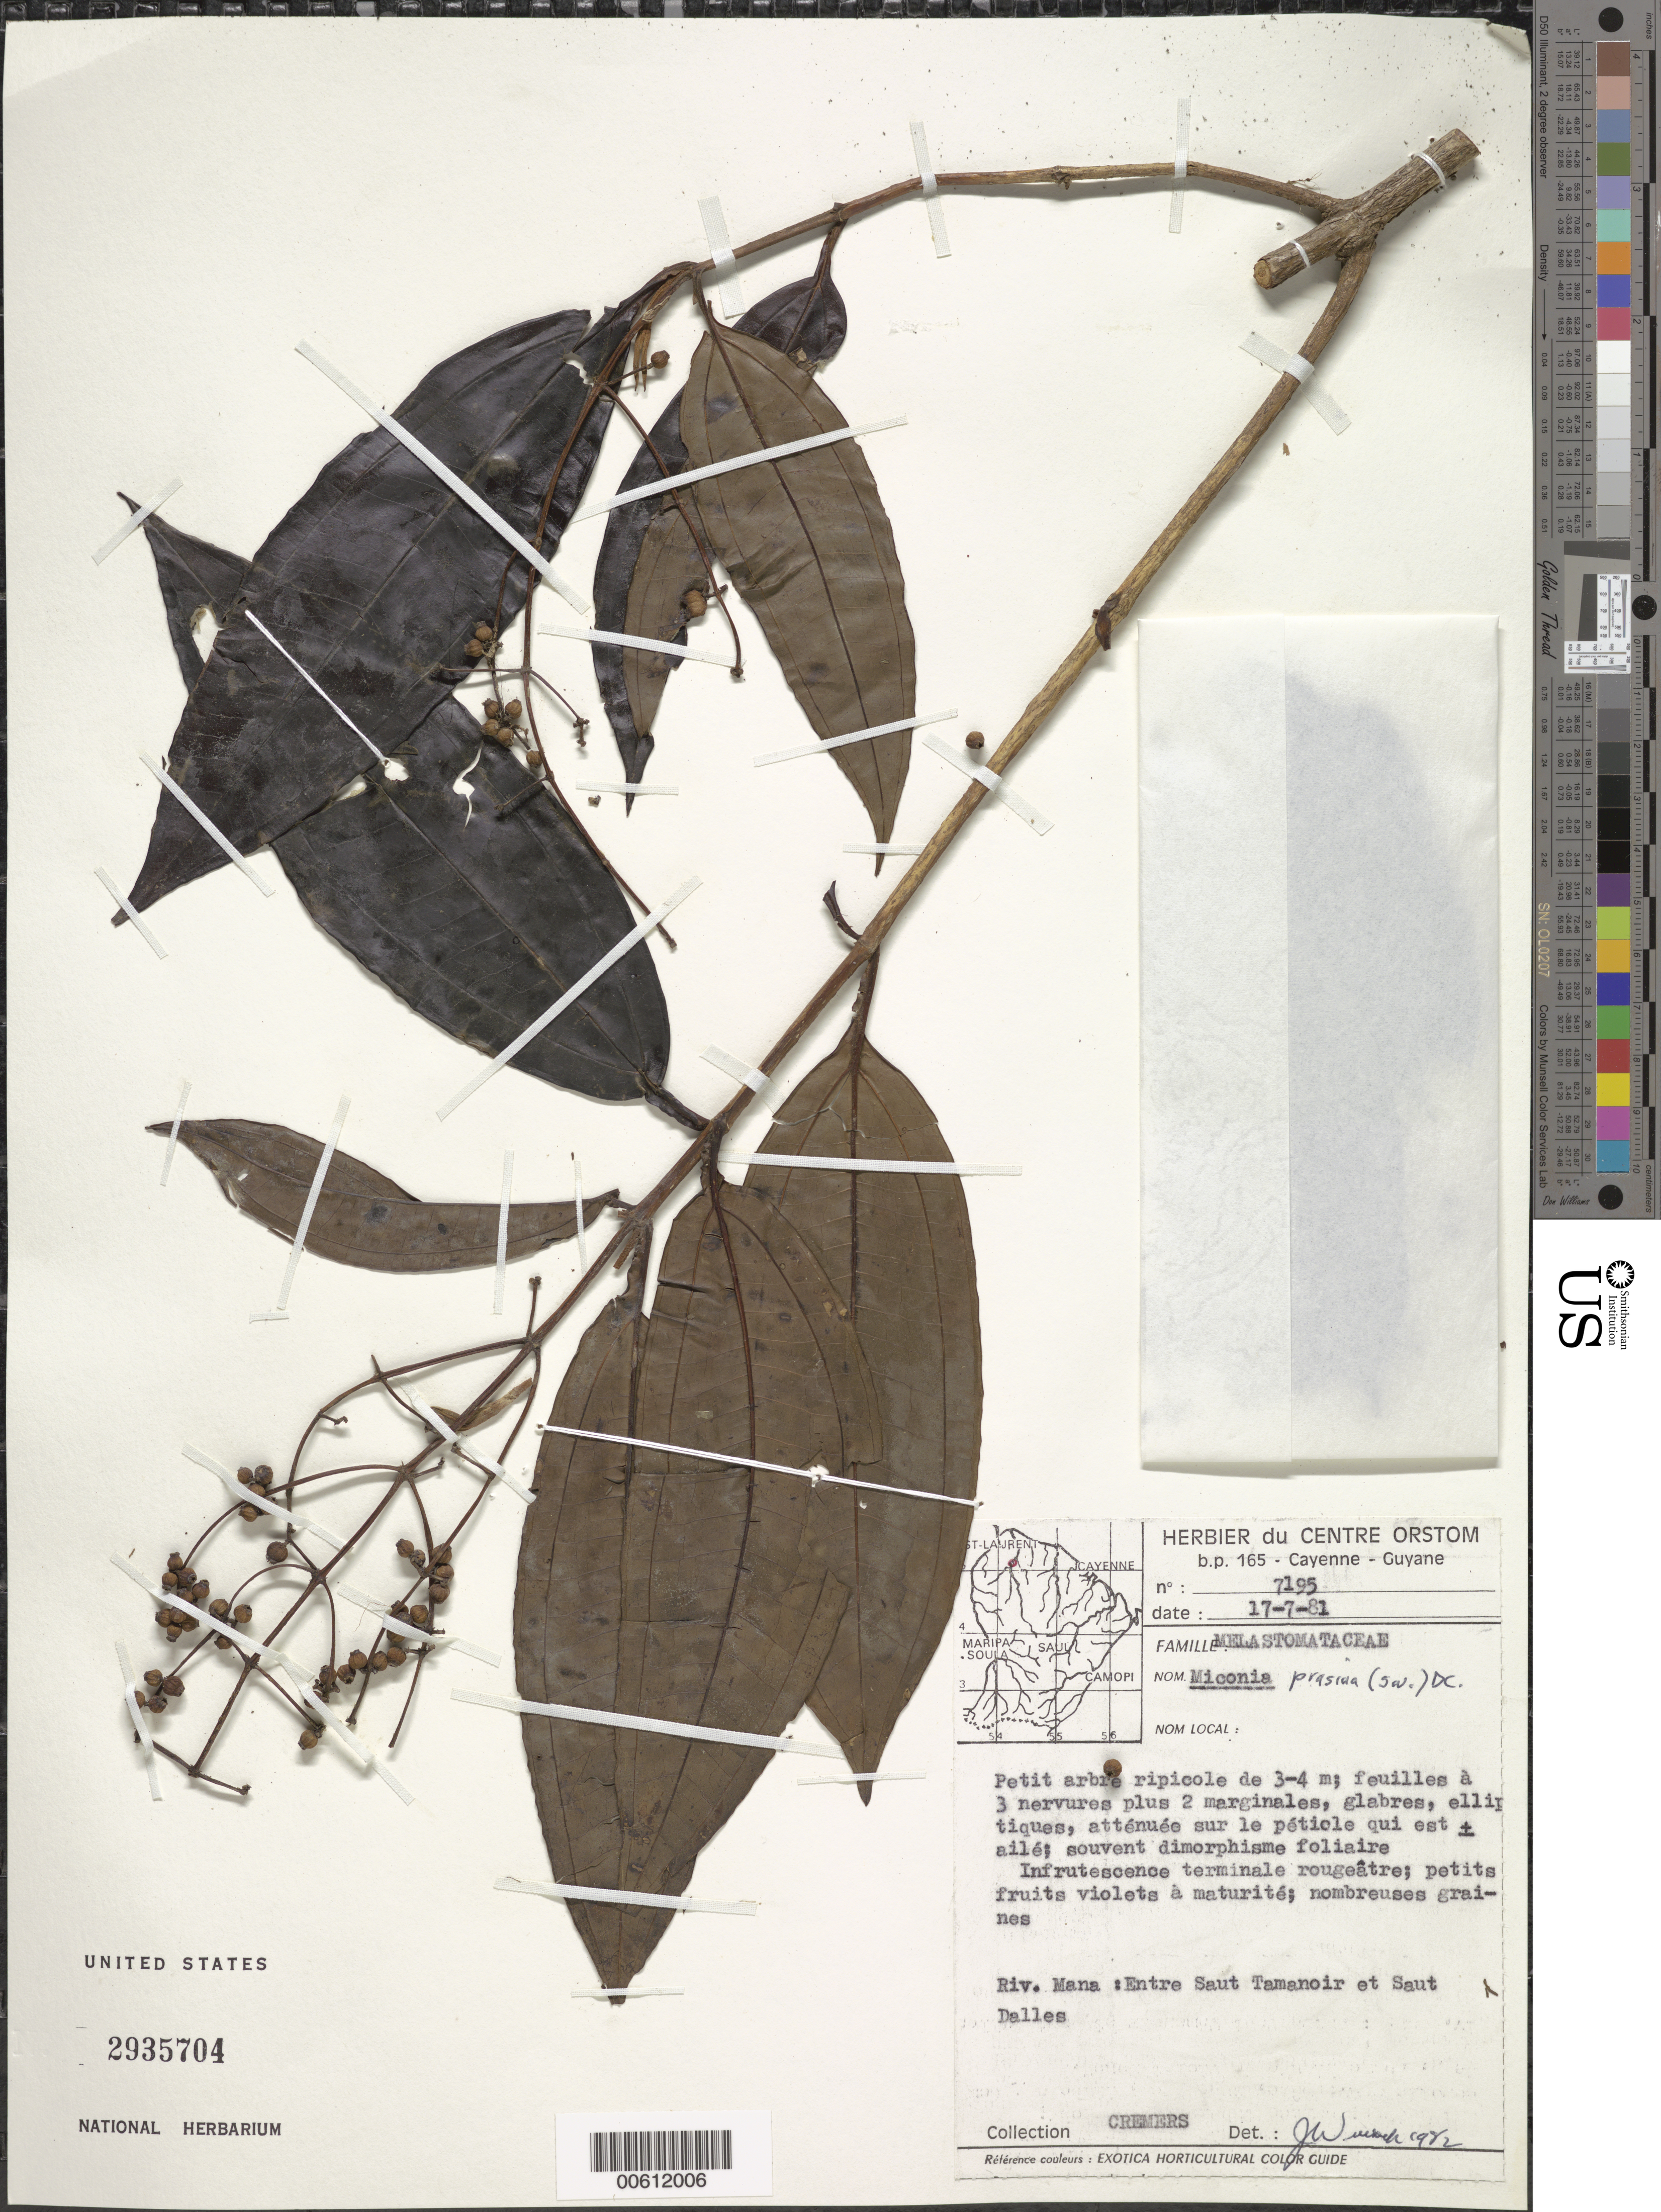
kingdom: Plantae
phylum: Tracheophyta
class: Magnoliopsida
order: Myrtales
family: Melastomataceae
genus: Miconia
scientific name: Miconia prasina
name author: (Sw.) DC.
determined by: Wurdack, John J., (US), US (UNITED STATES)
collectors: G. Cremers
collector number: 7195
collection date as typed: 17-Jul-81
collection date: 1981-07-17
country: French Guiana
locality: Rivière Mana, entre Saut Tamanoir & Saut Dalles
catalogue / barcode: US 2935704